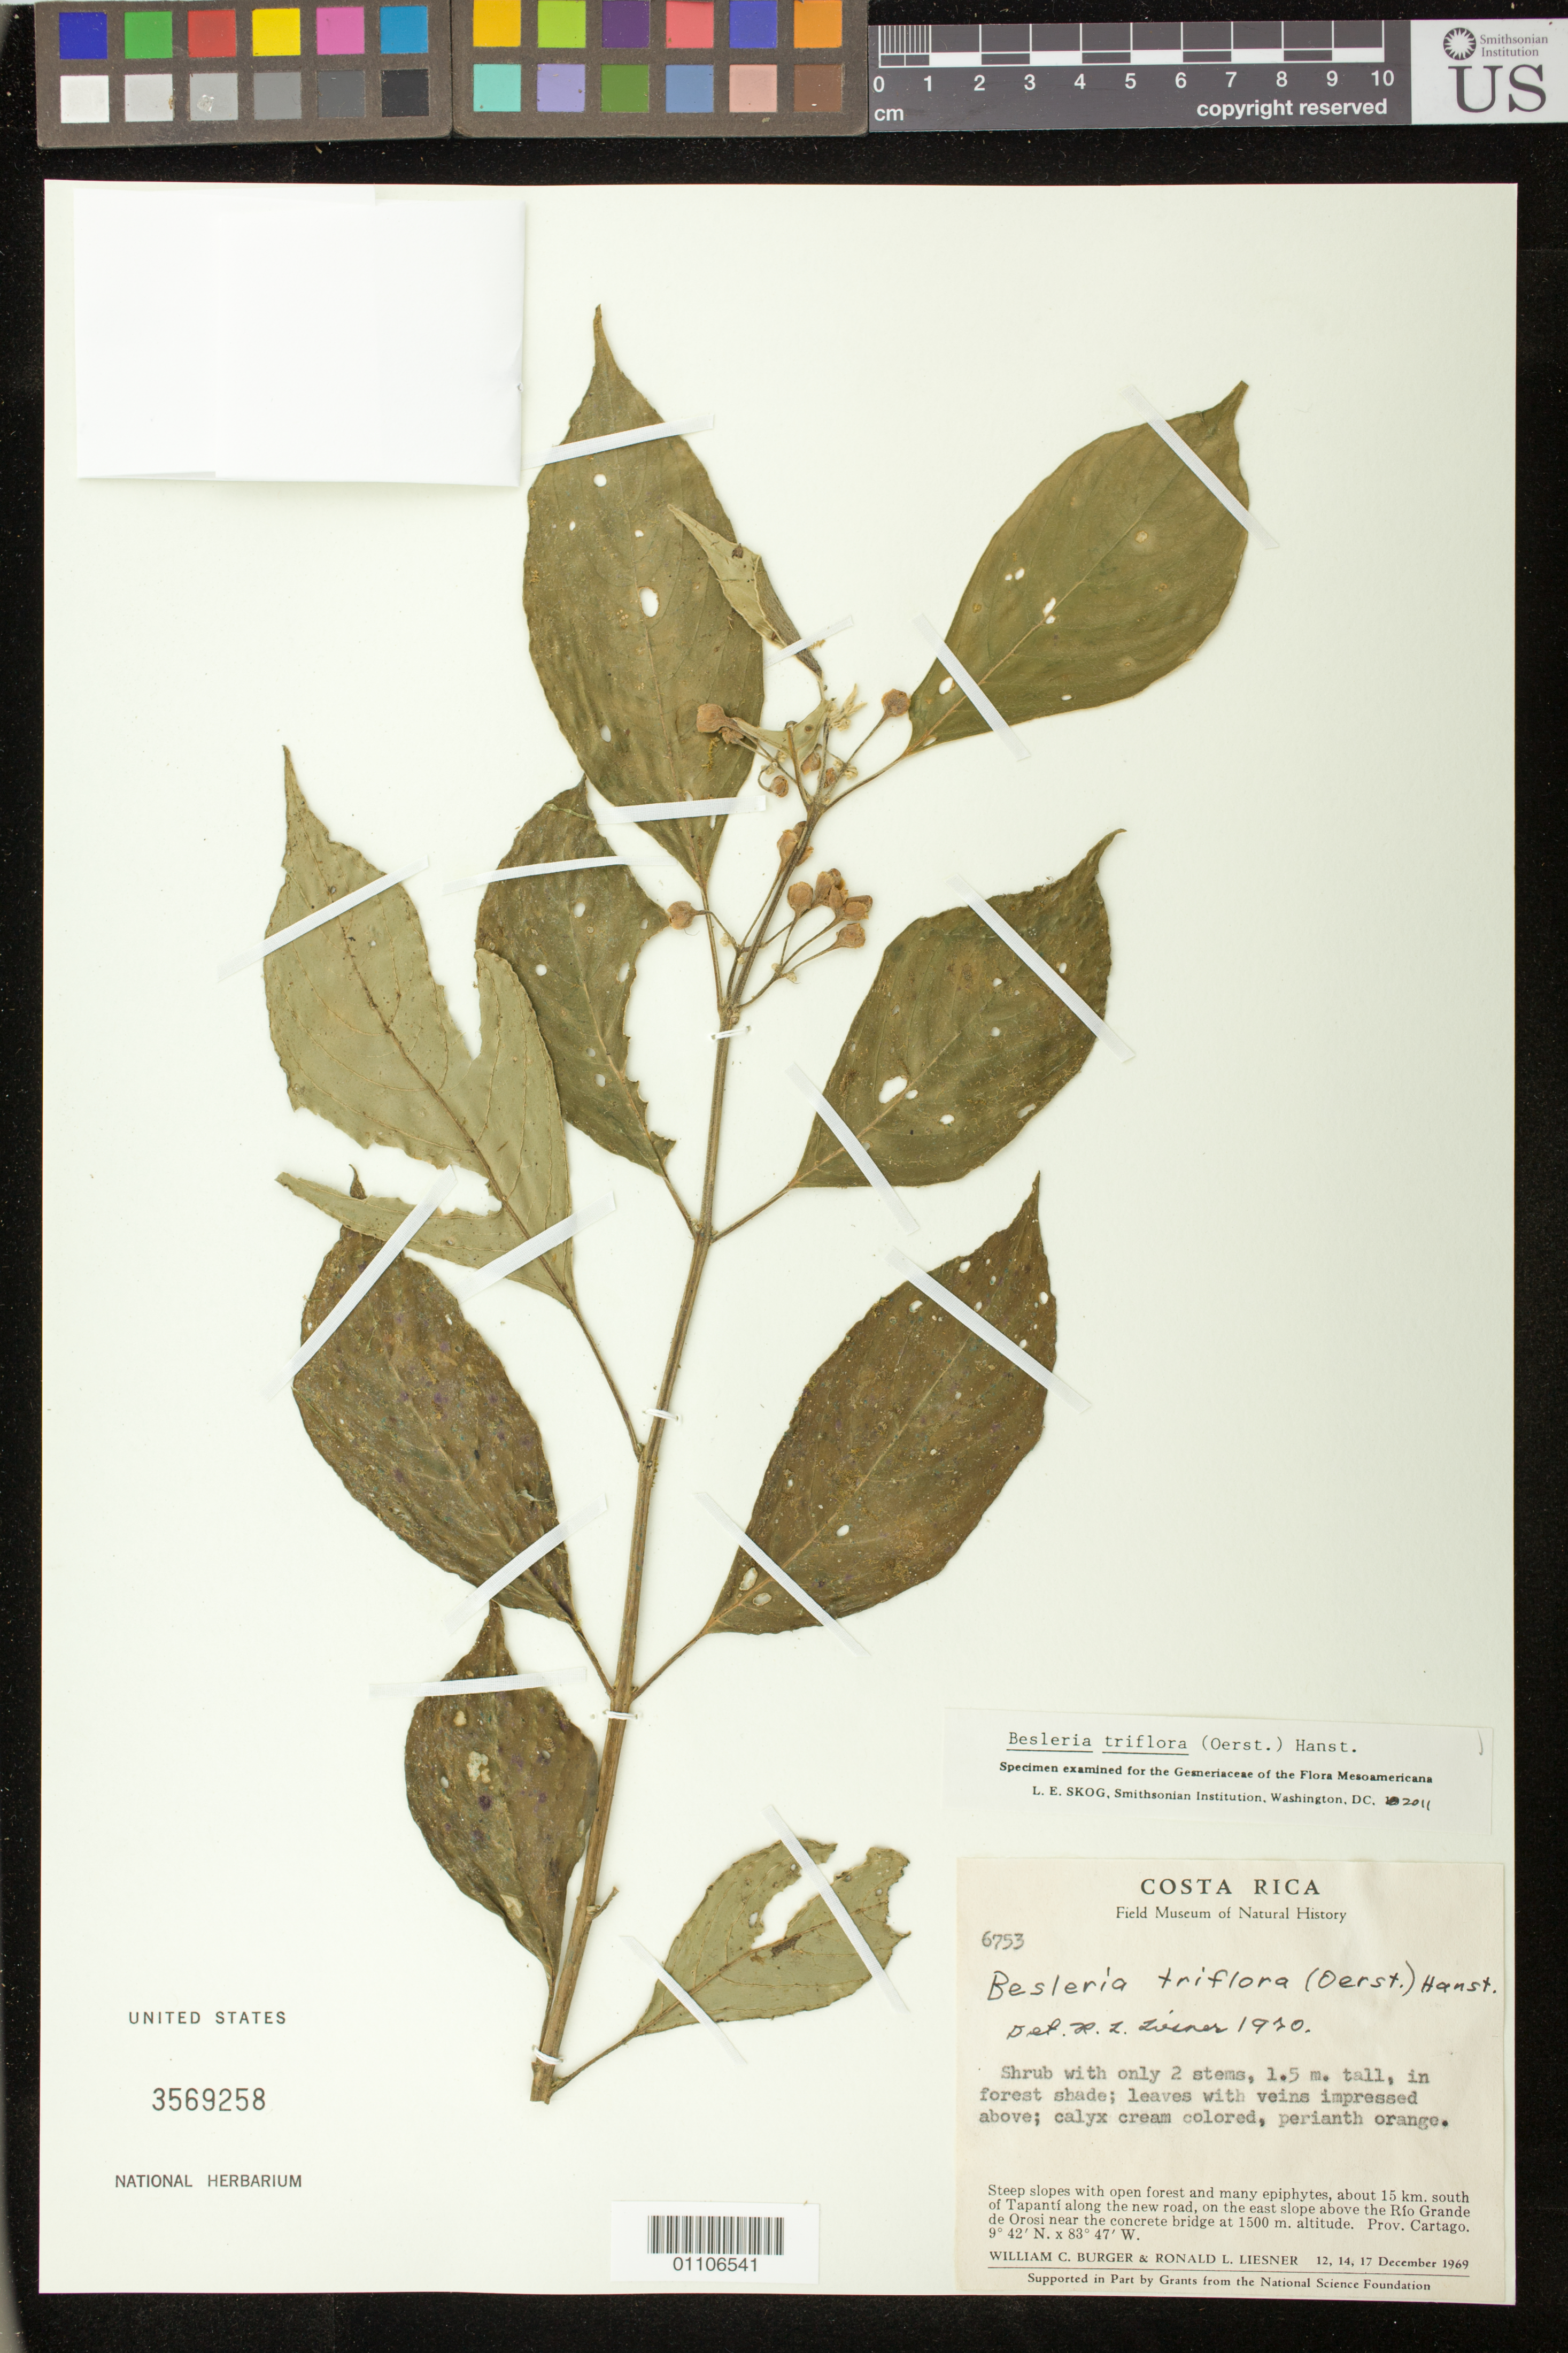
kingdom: Plantae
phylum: Tracheophyta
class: Magnoliopsida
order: Lamiales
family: Gesneriaceae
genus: Besleria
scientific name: Besleria triflora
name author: (Oerst.) Hanst.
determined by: Skog, Laurence E.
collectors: W. Burger & R. L. Liesner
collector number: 6753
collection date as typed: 12-17 Dec 1969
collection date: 1969-12-12/1969-12-17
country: Costa Rica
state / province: Cartago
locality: About 15 km south of Tapantí along the new road, on the east slope above the Río Grande de Orosi near the concrete bridge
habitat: In forest shade, steep slopes with open forest and many epiphytes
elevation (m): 1500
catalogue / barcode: US 3569258